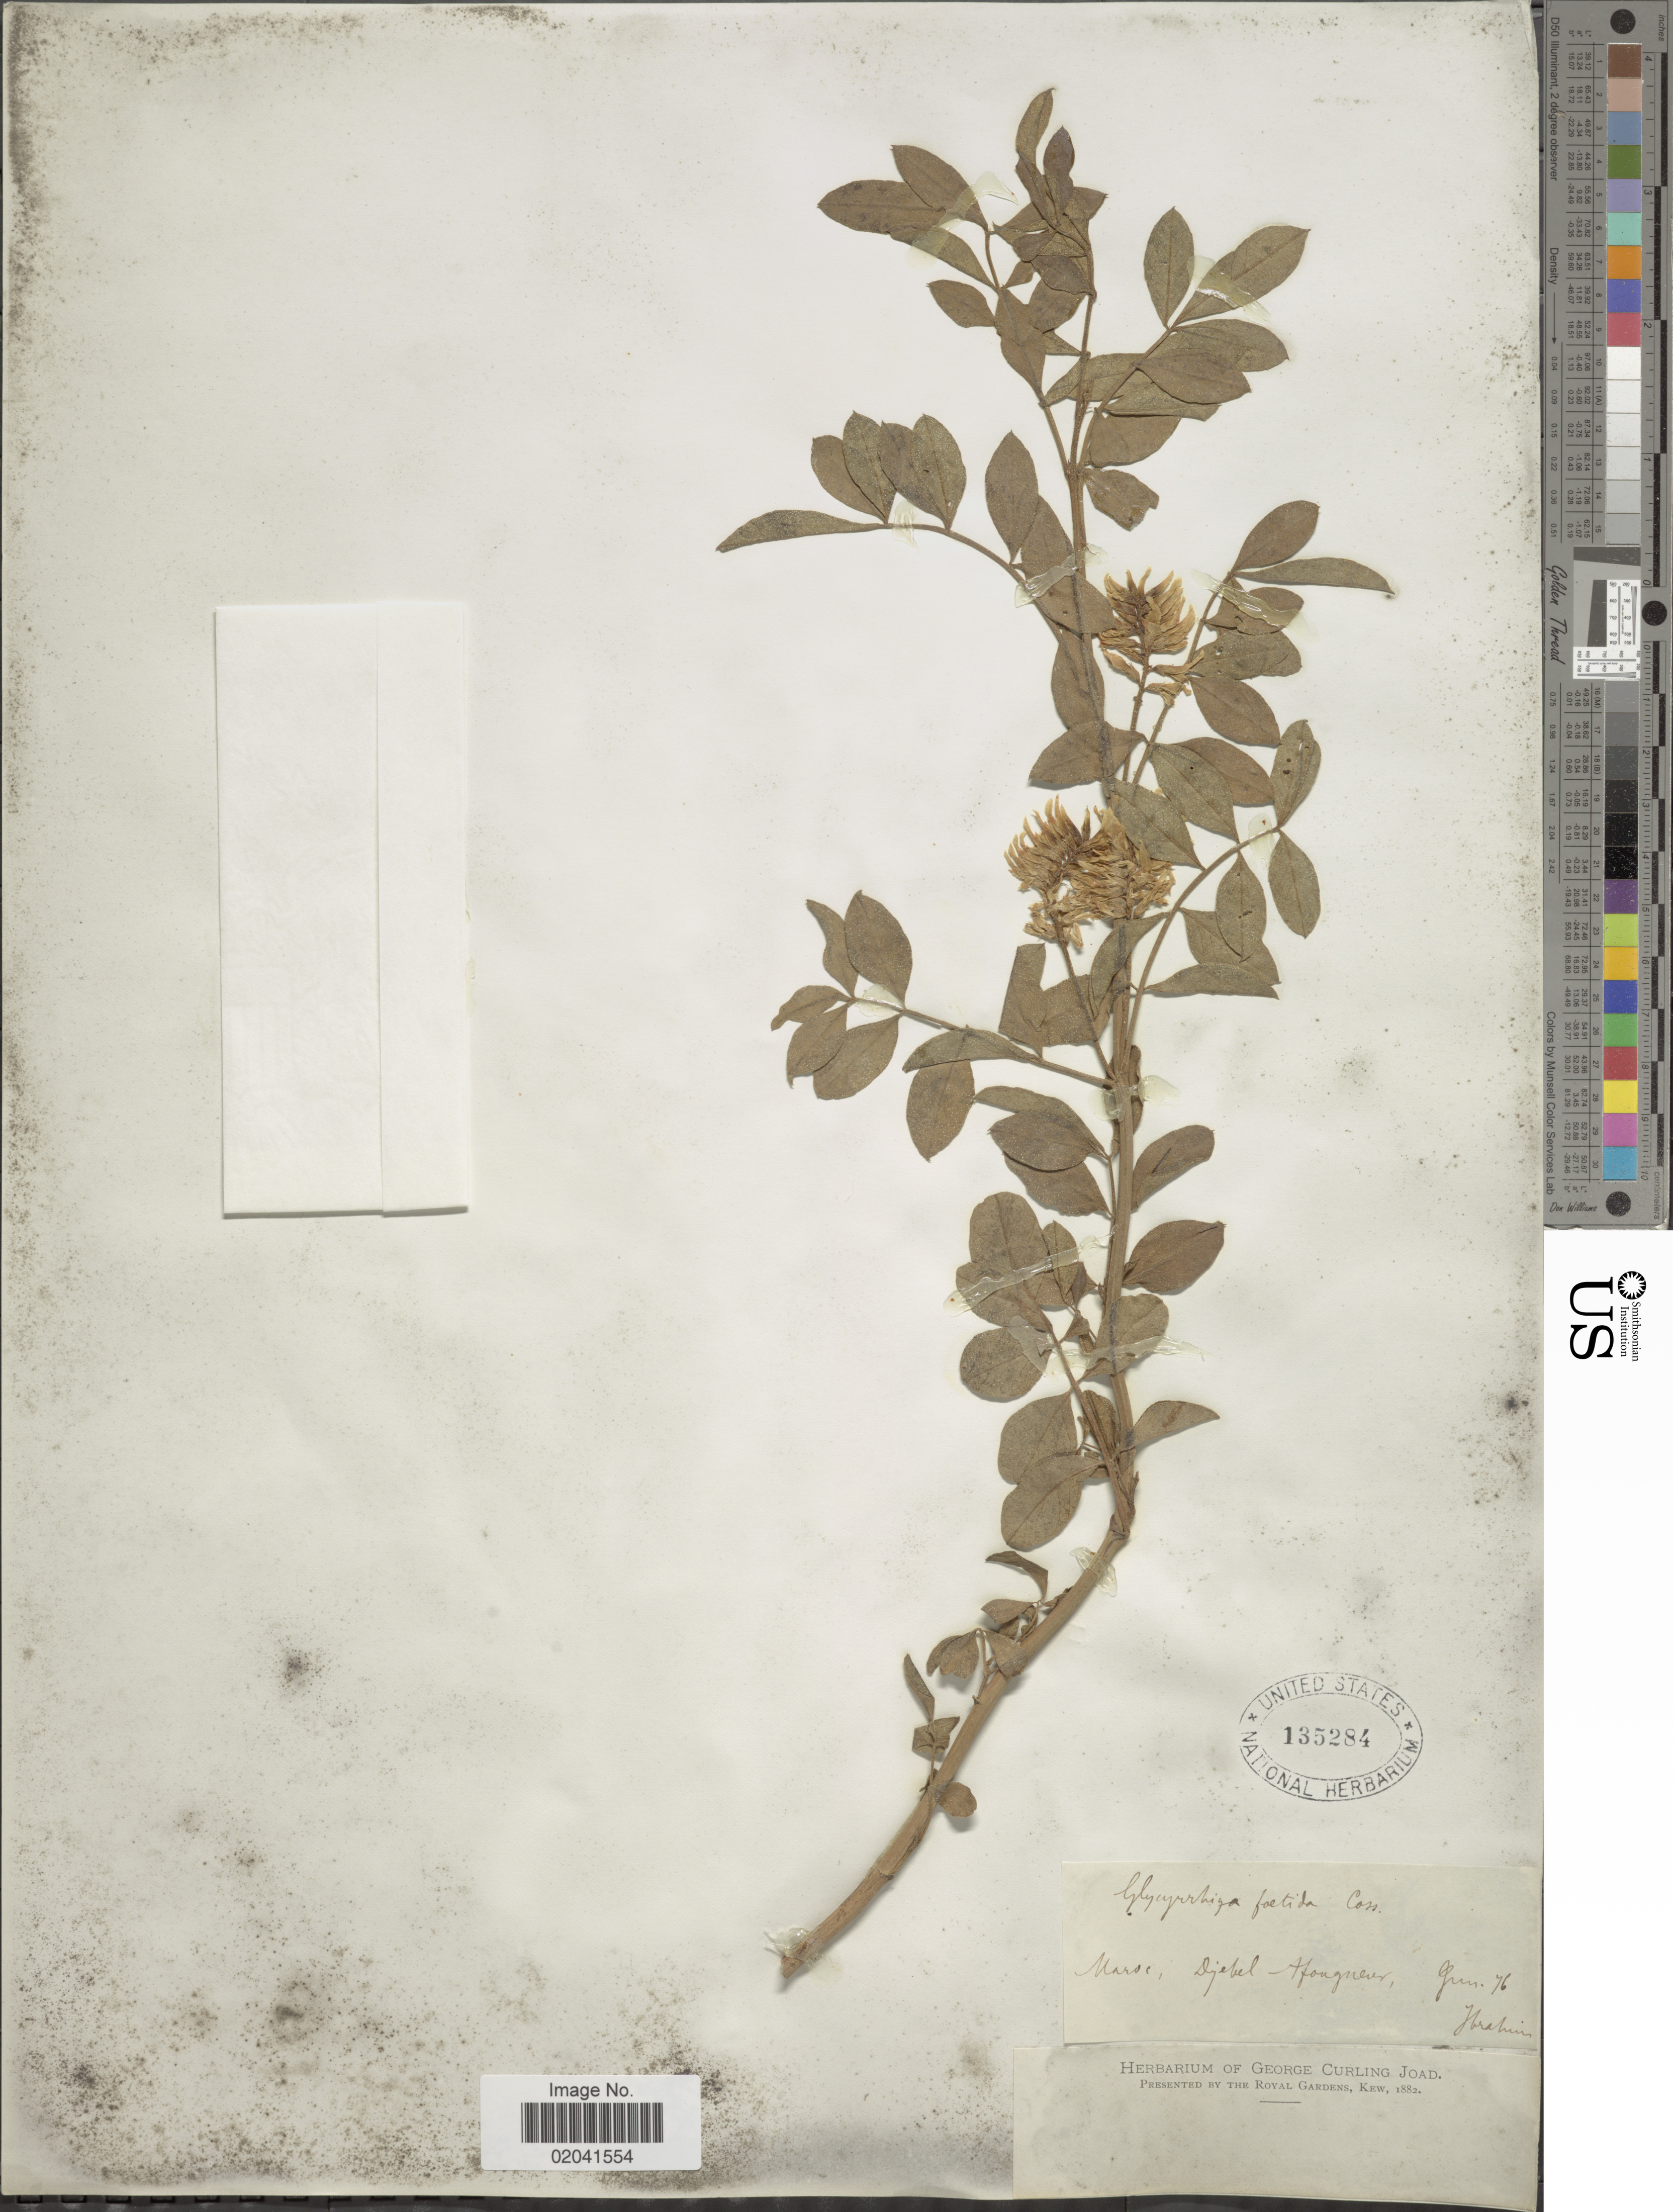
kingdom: Plantae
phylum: Tracheophyta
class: Magnoliopsida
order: Fabales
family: Fabaceae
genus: Glycyrrhiza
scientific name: Glycyrrhiza foetida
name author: Desf.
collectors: -. Ibrahim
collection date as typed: Transcribed d/m/y: /6/76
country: Morocco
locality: Djebel Afongueur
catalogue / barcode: US 135284